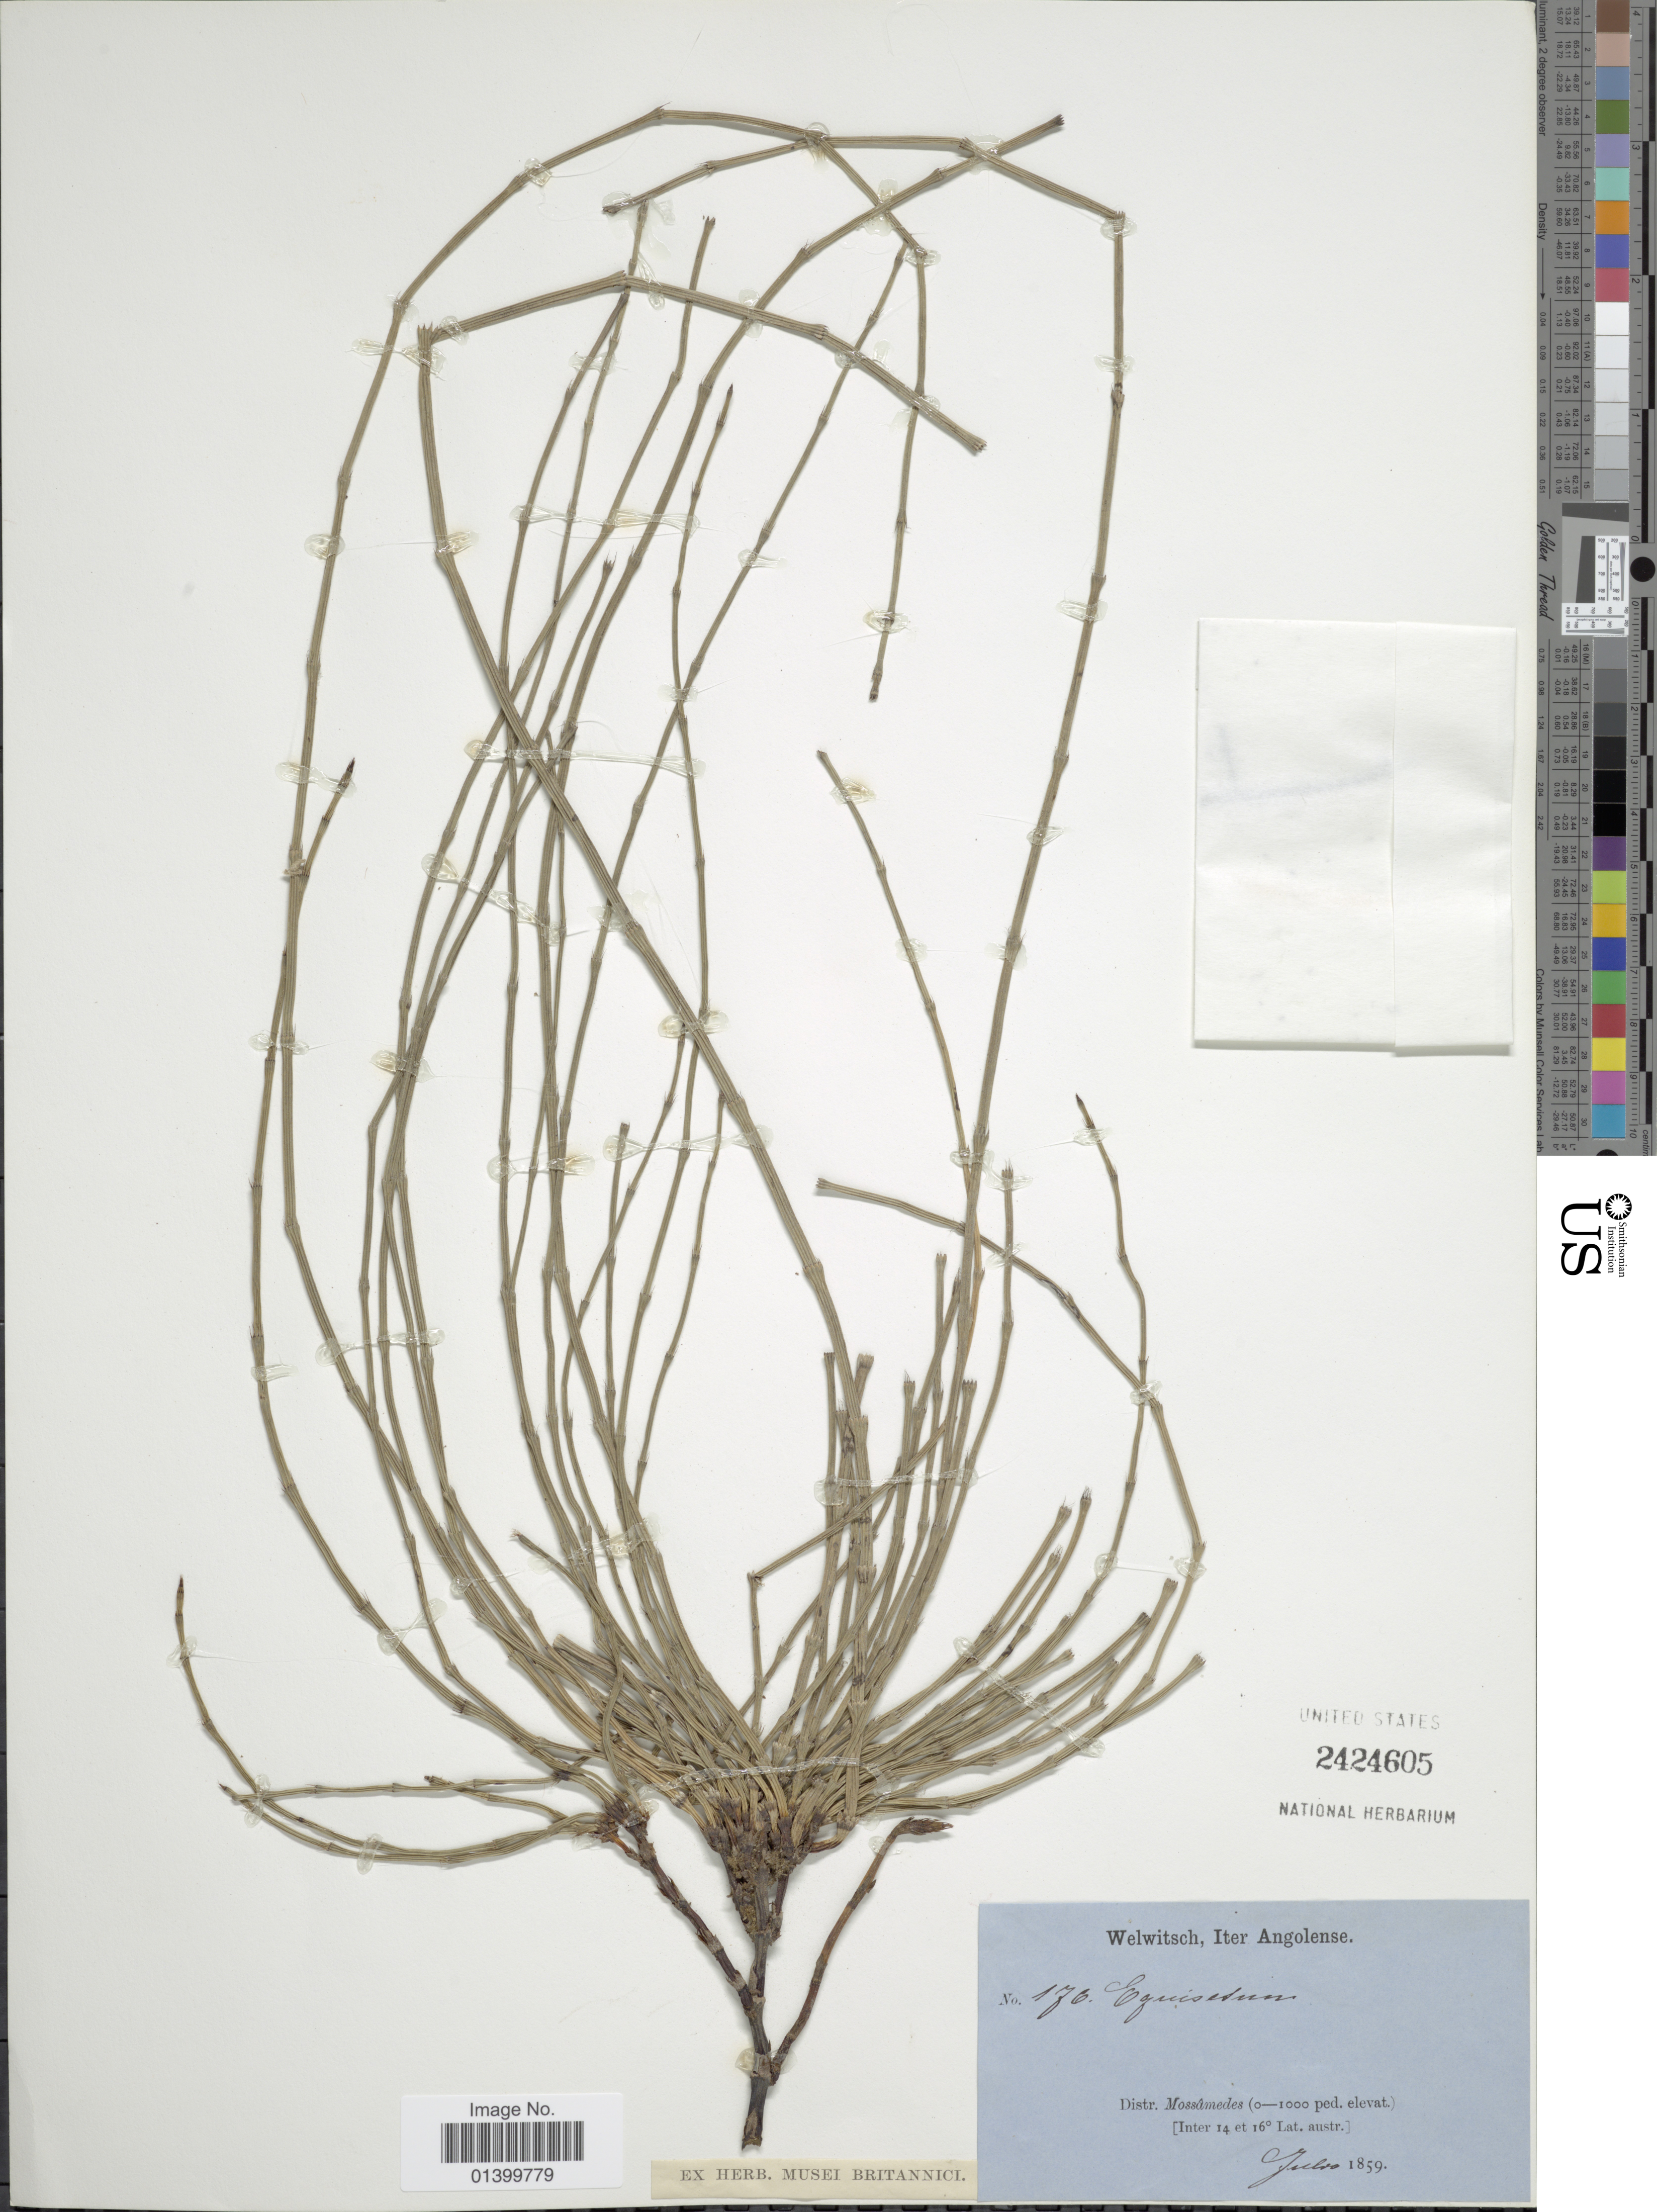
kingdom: Plantae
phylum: Tracheophyta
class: Polypodiopsida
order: Equisetales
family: Equisetaceae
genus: Equisetum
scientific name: Equisetum ramosissimum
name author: Desf.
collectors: -. Welwitsch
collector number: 176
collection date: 1859-07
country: Angola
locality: Iter Angolense. Distr. Mossâmedes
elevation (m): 0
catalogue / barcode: US 2424605